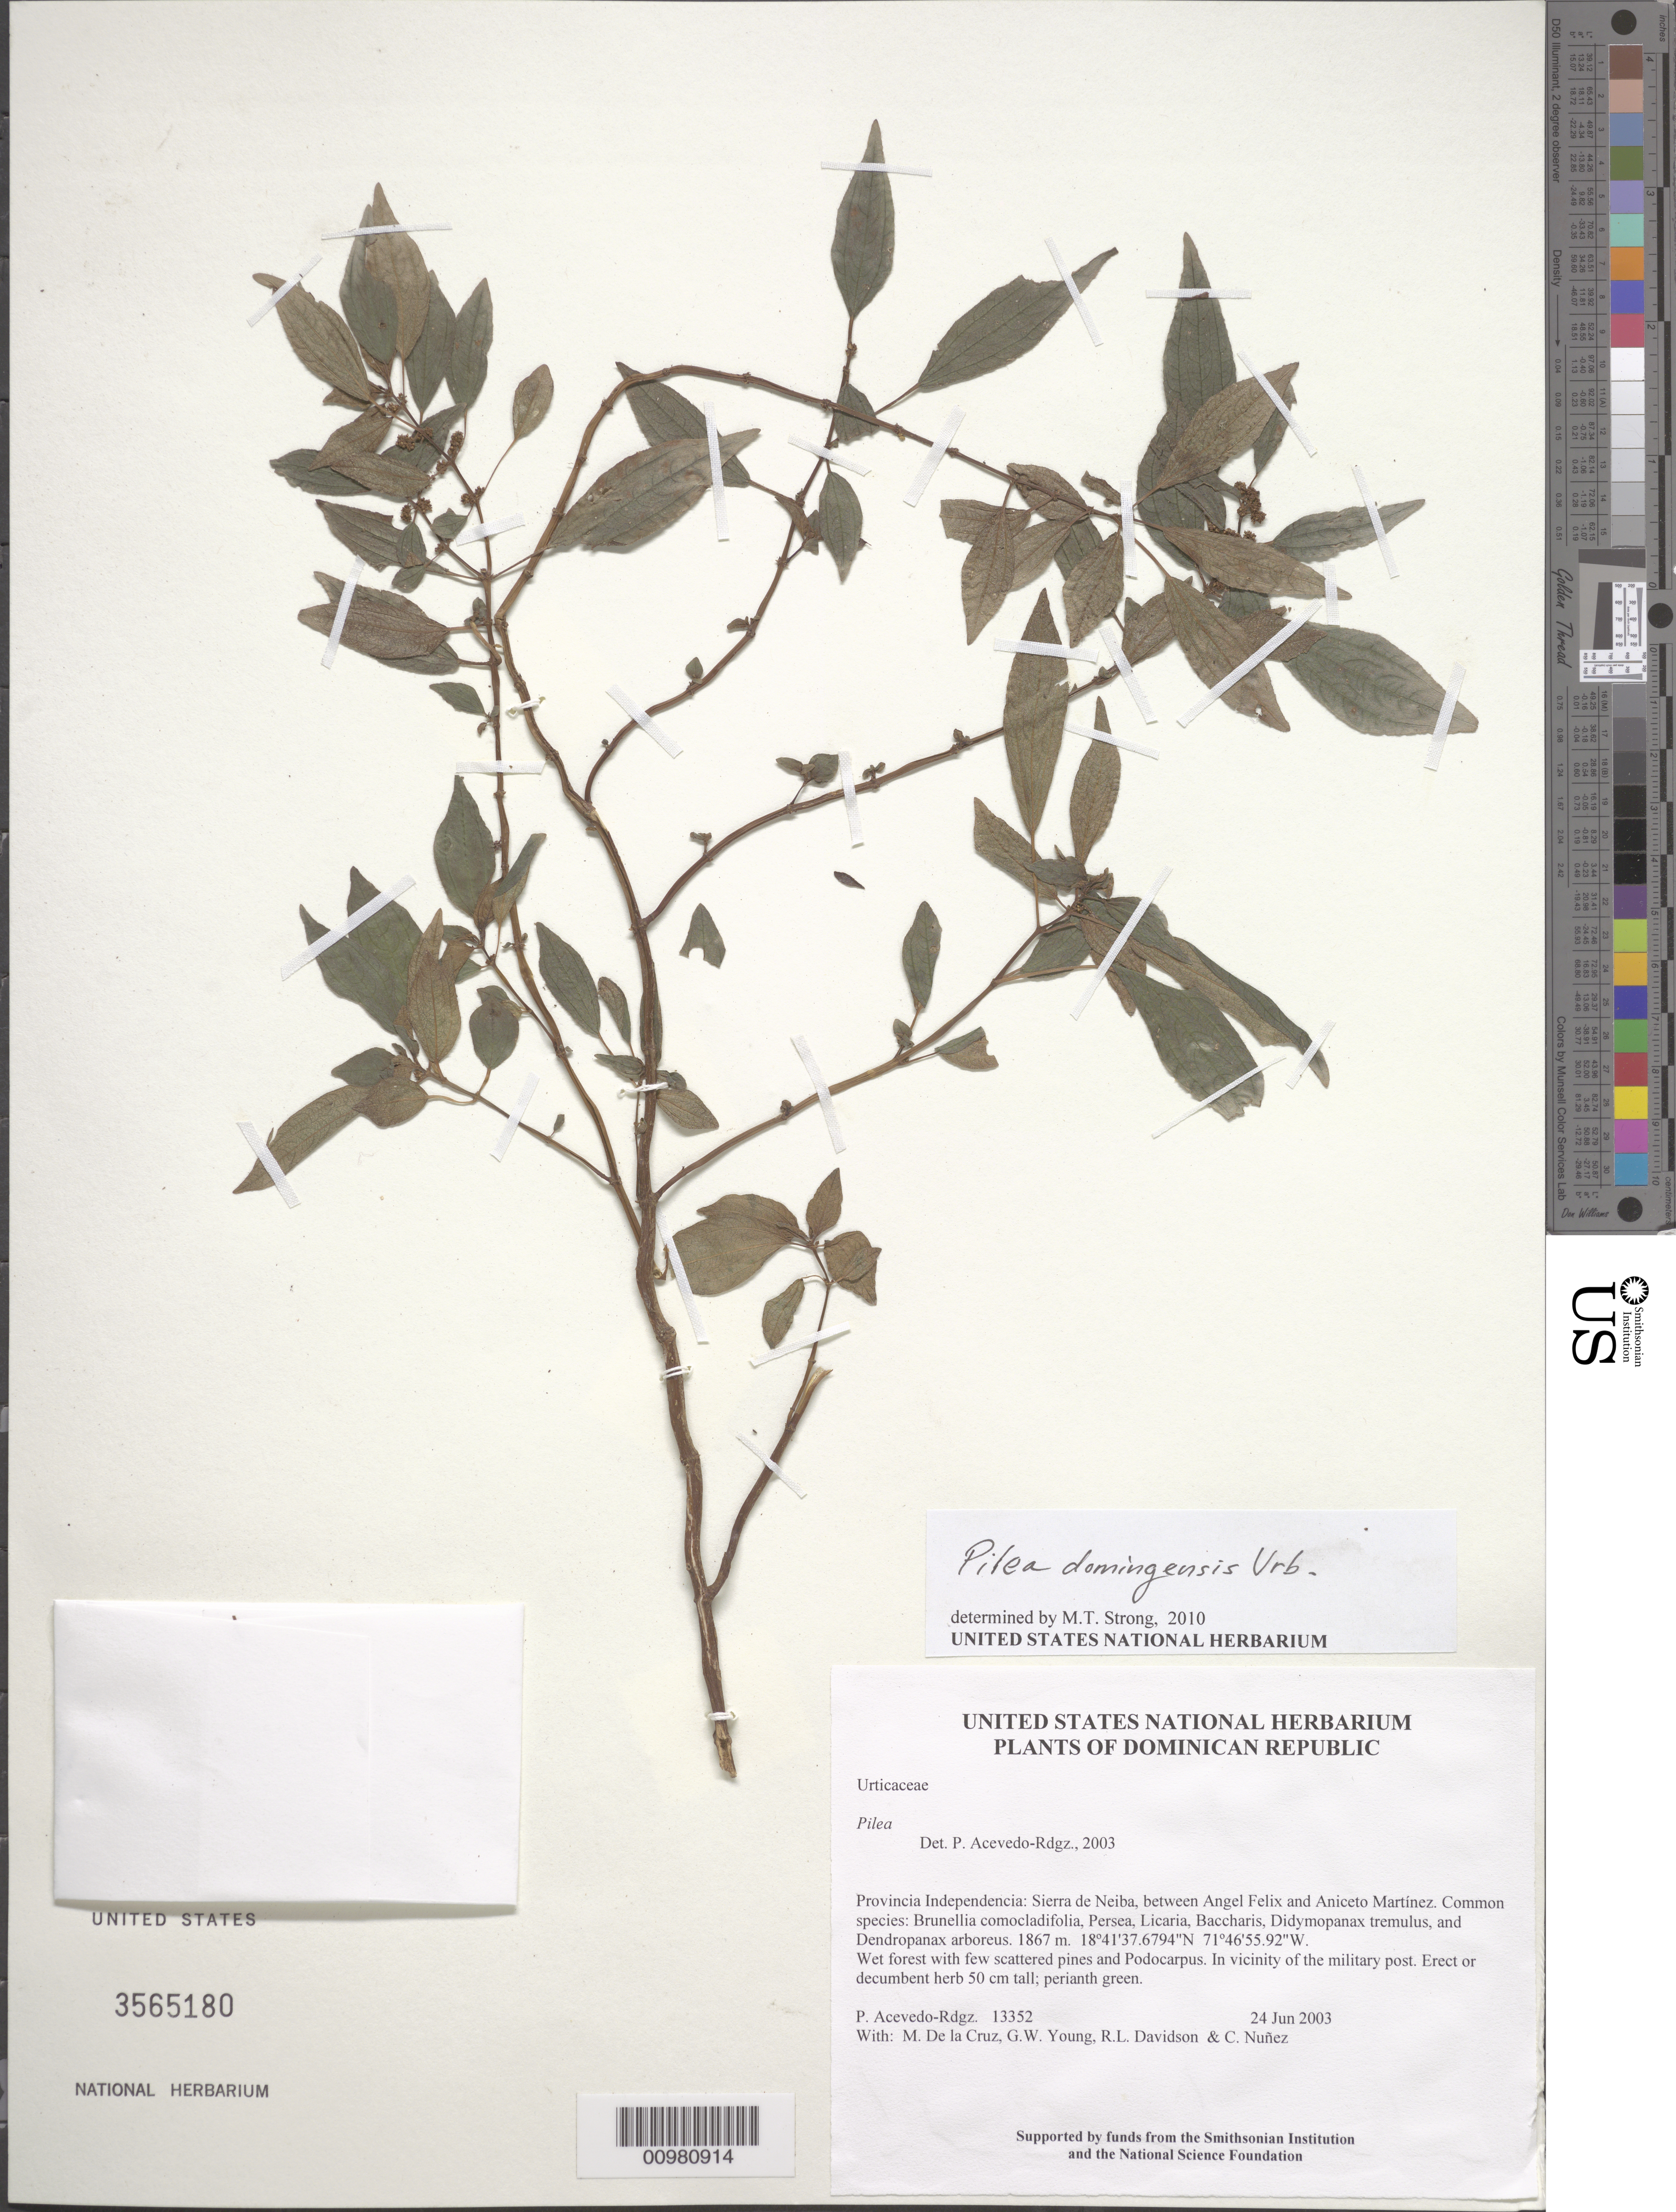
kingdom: Plantae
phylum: Tracheophyta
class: Magnoliopsida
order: Rosales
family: Urticaceae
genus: Pilea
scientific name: Pilea domingensis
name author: Urb.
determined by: Strong, M. T., (US), Smithsonian Institution - National Museum of Natural History (UNITED STATES)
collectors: P. Acevedo-Rodr., M. de la Cruz, J. Rawlins, G. Young, R. Davidson & C. Nunez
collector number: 13352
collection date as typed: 24 Jun 2003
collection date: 2003-06-24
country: Dominican Republic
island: Hispaniola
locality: Provincia Independencia: Sierra de Neiba, between Angel Felix and Aniceto Martínez. Common species: Brunellia comocladifolia, Persea, Licaria, Baccharis, Didymopanax tremulus, and Dendropanax arboreus.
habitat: Wet forest with few scattered pines and Podocarpus. In vicinity of the military post.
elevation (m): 1867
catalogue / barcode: US 3565180